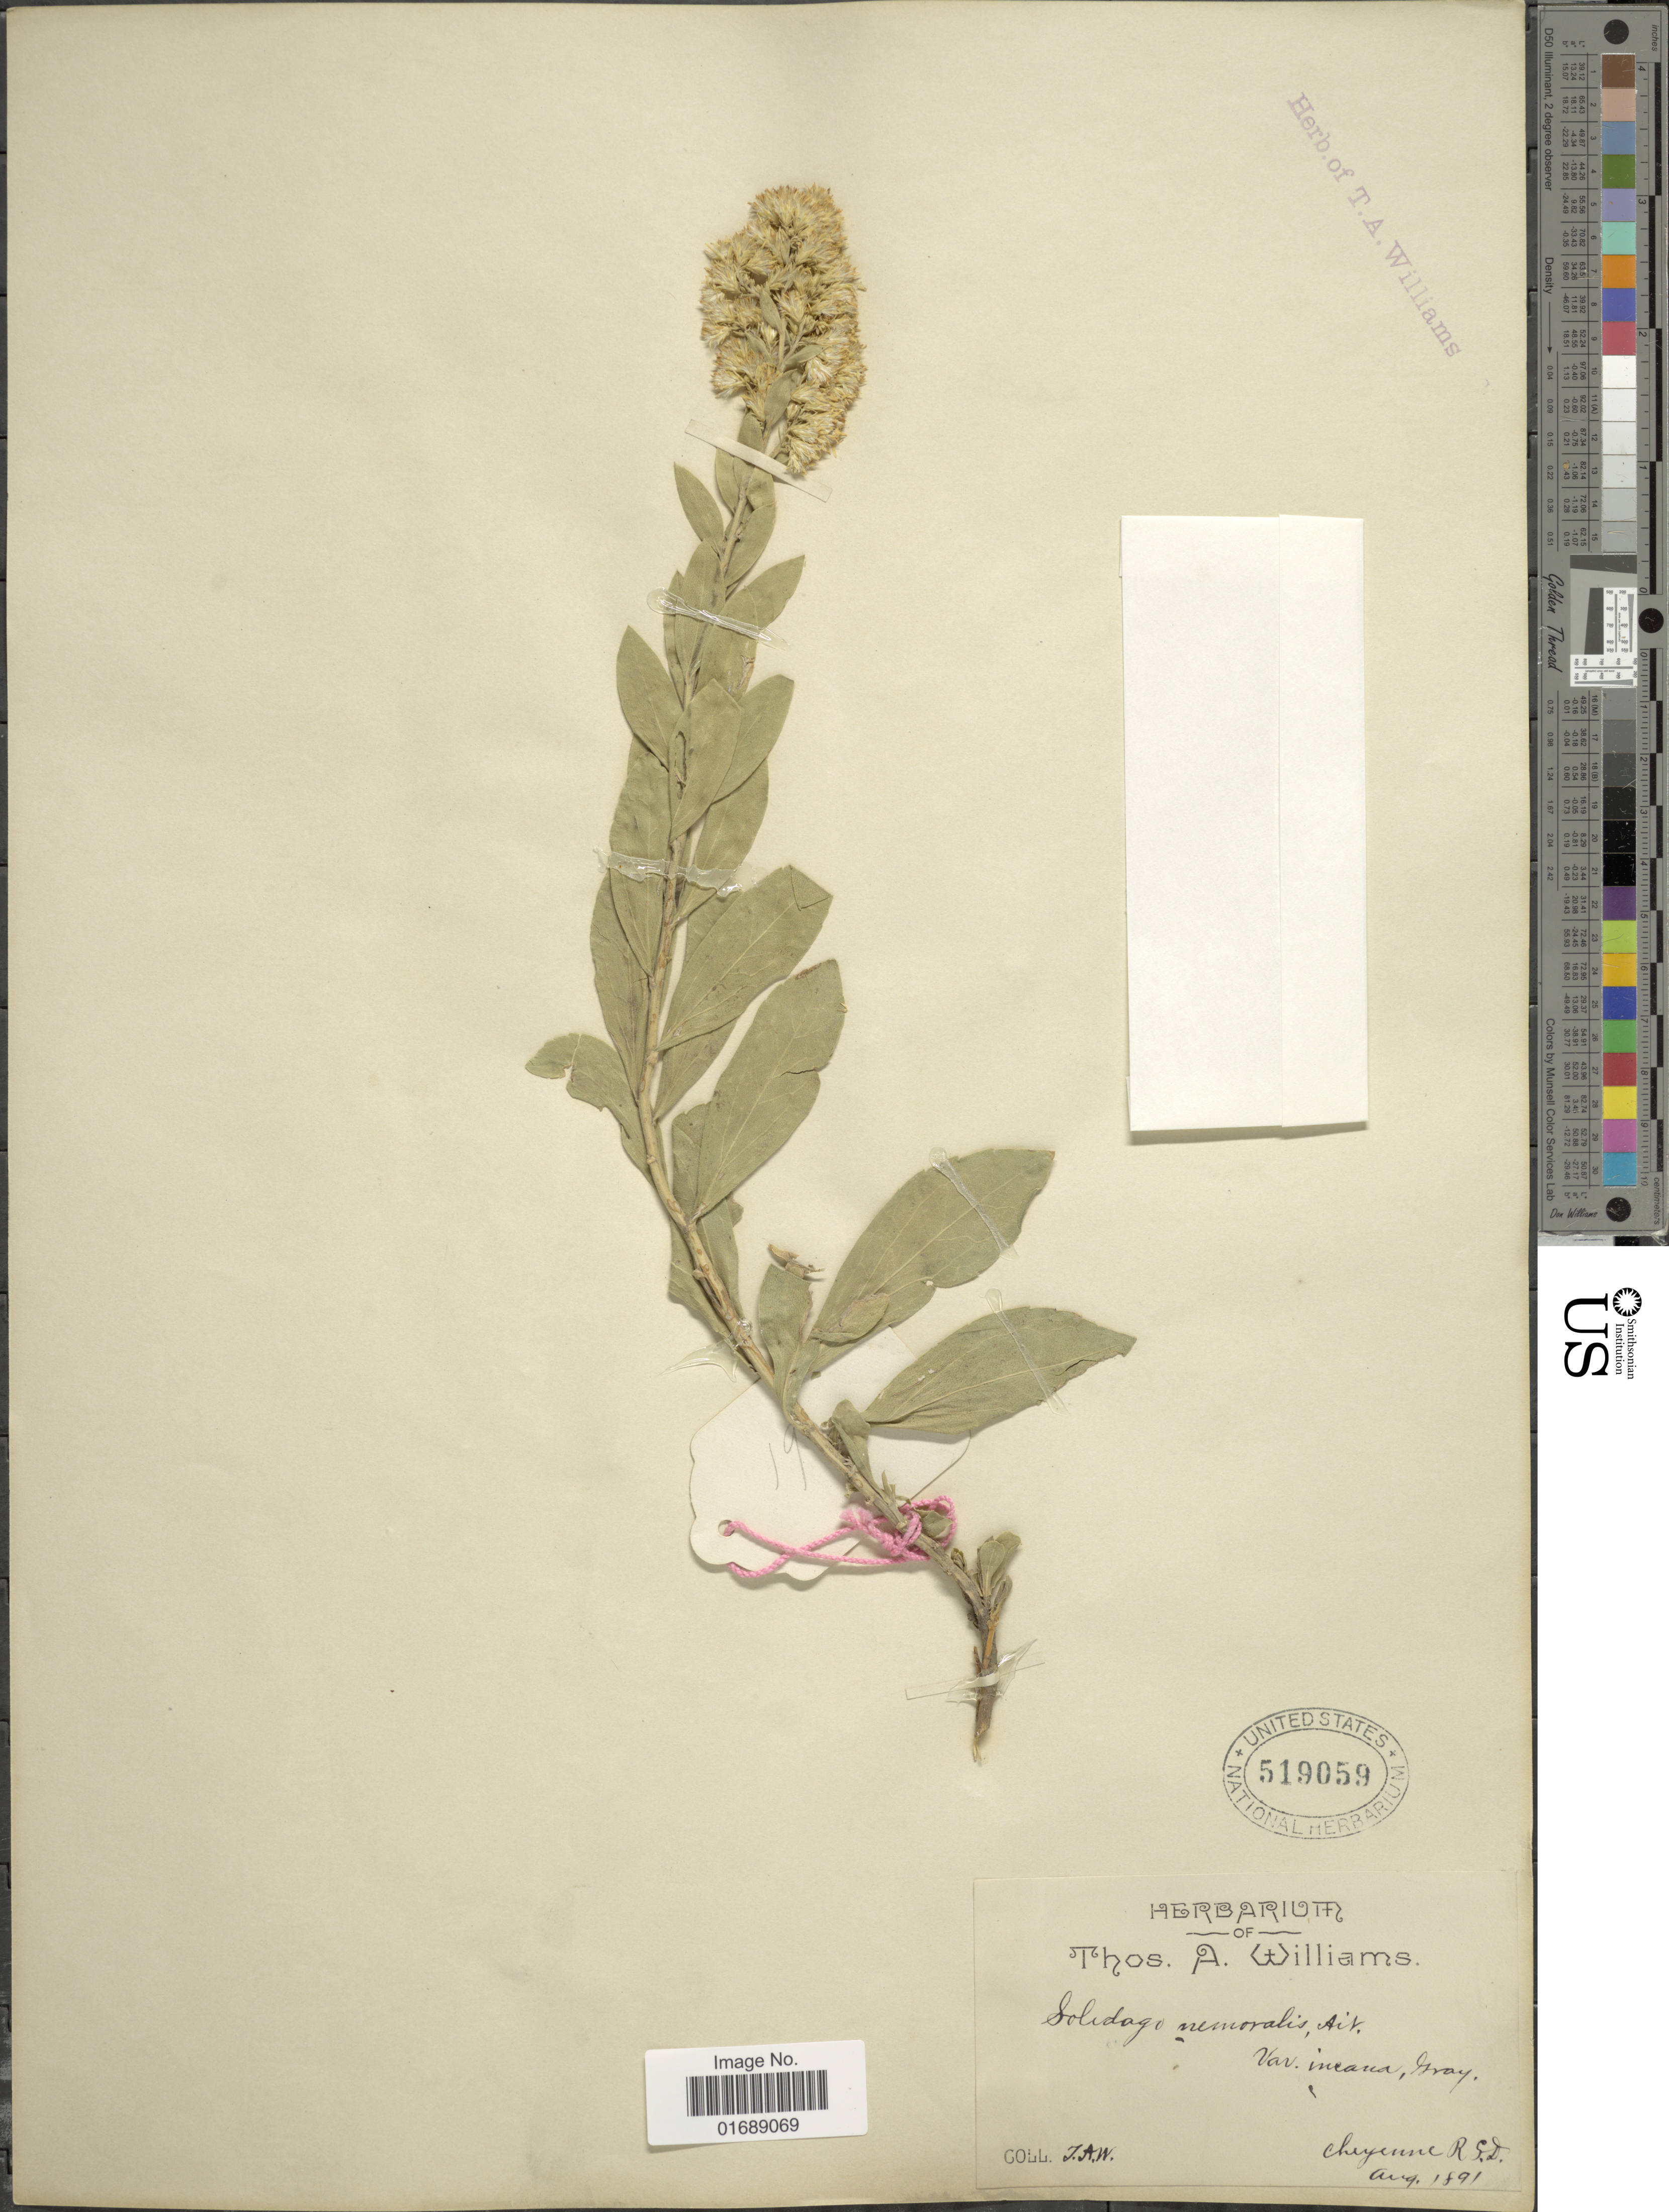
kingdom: Plantae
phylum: Tracheophyta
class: Magnoliopsida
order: Asterales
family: Asteraceae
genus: Solidago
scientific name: Solidago nemoralis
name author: Aiton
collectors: T. A. Williams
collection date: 1891-08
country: United States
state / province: South Dakota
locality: Cheyenne RS.D.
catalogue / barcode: US 519059